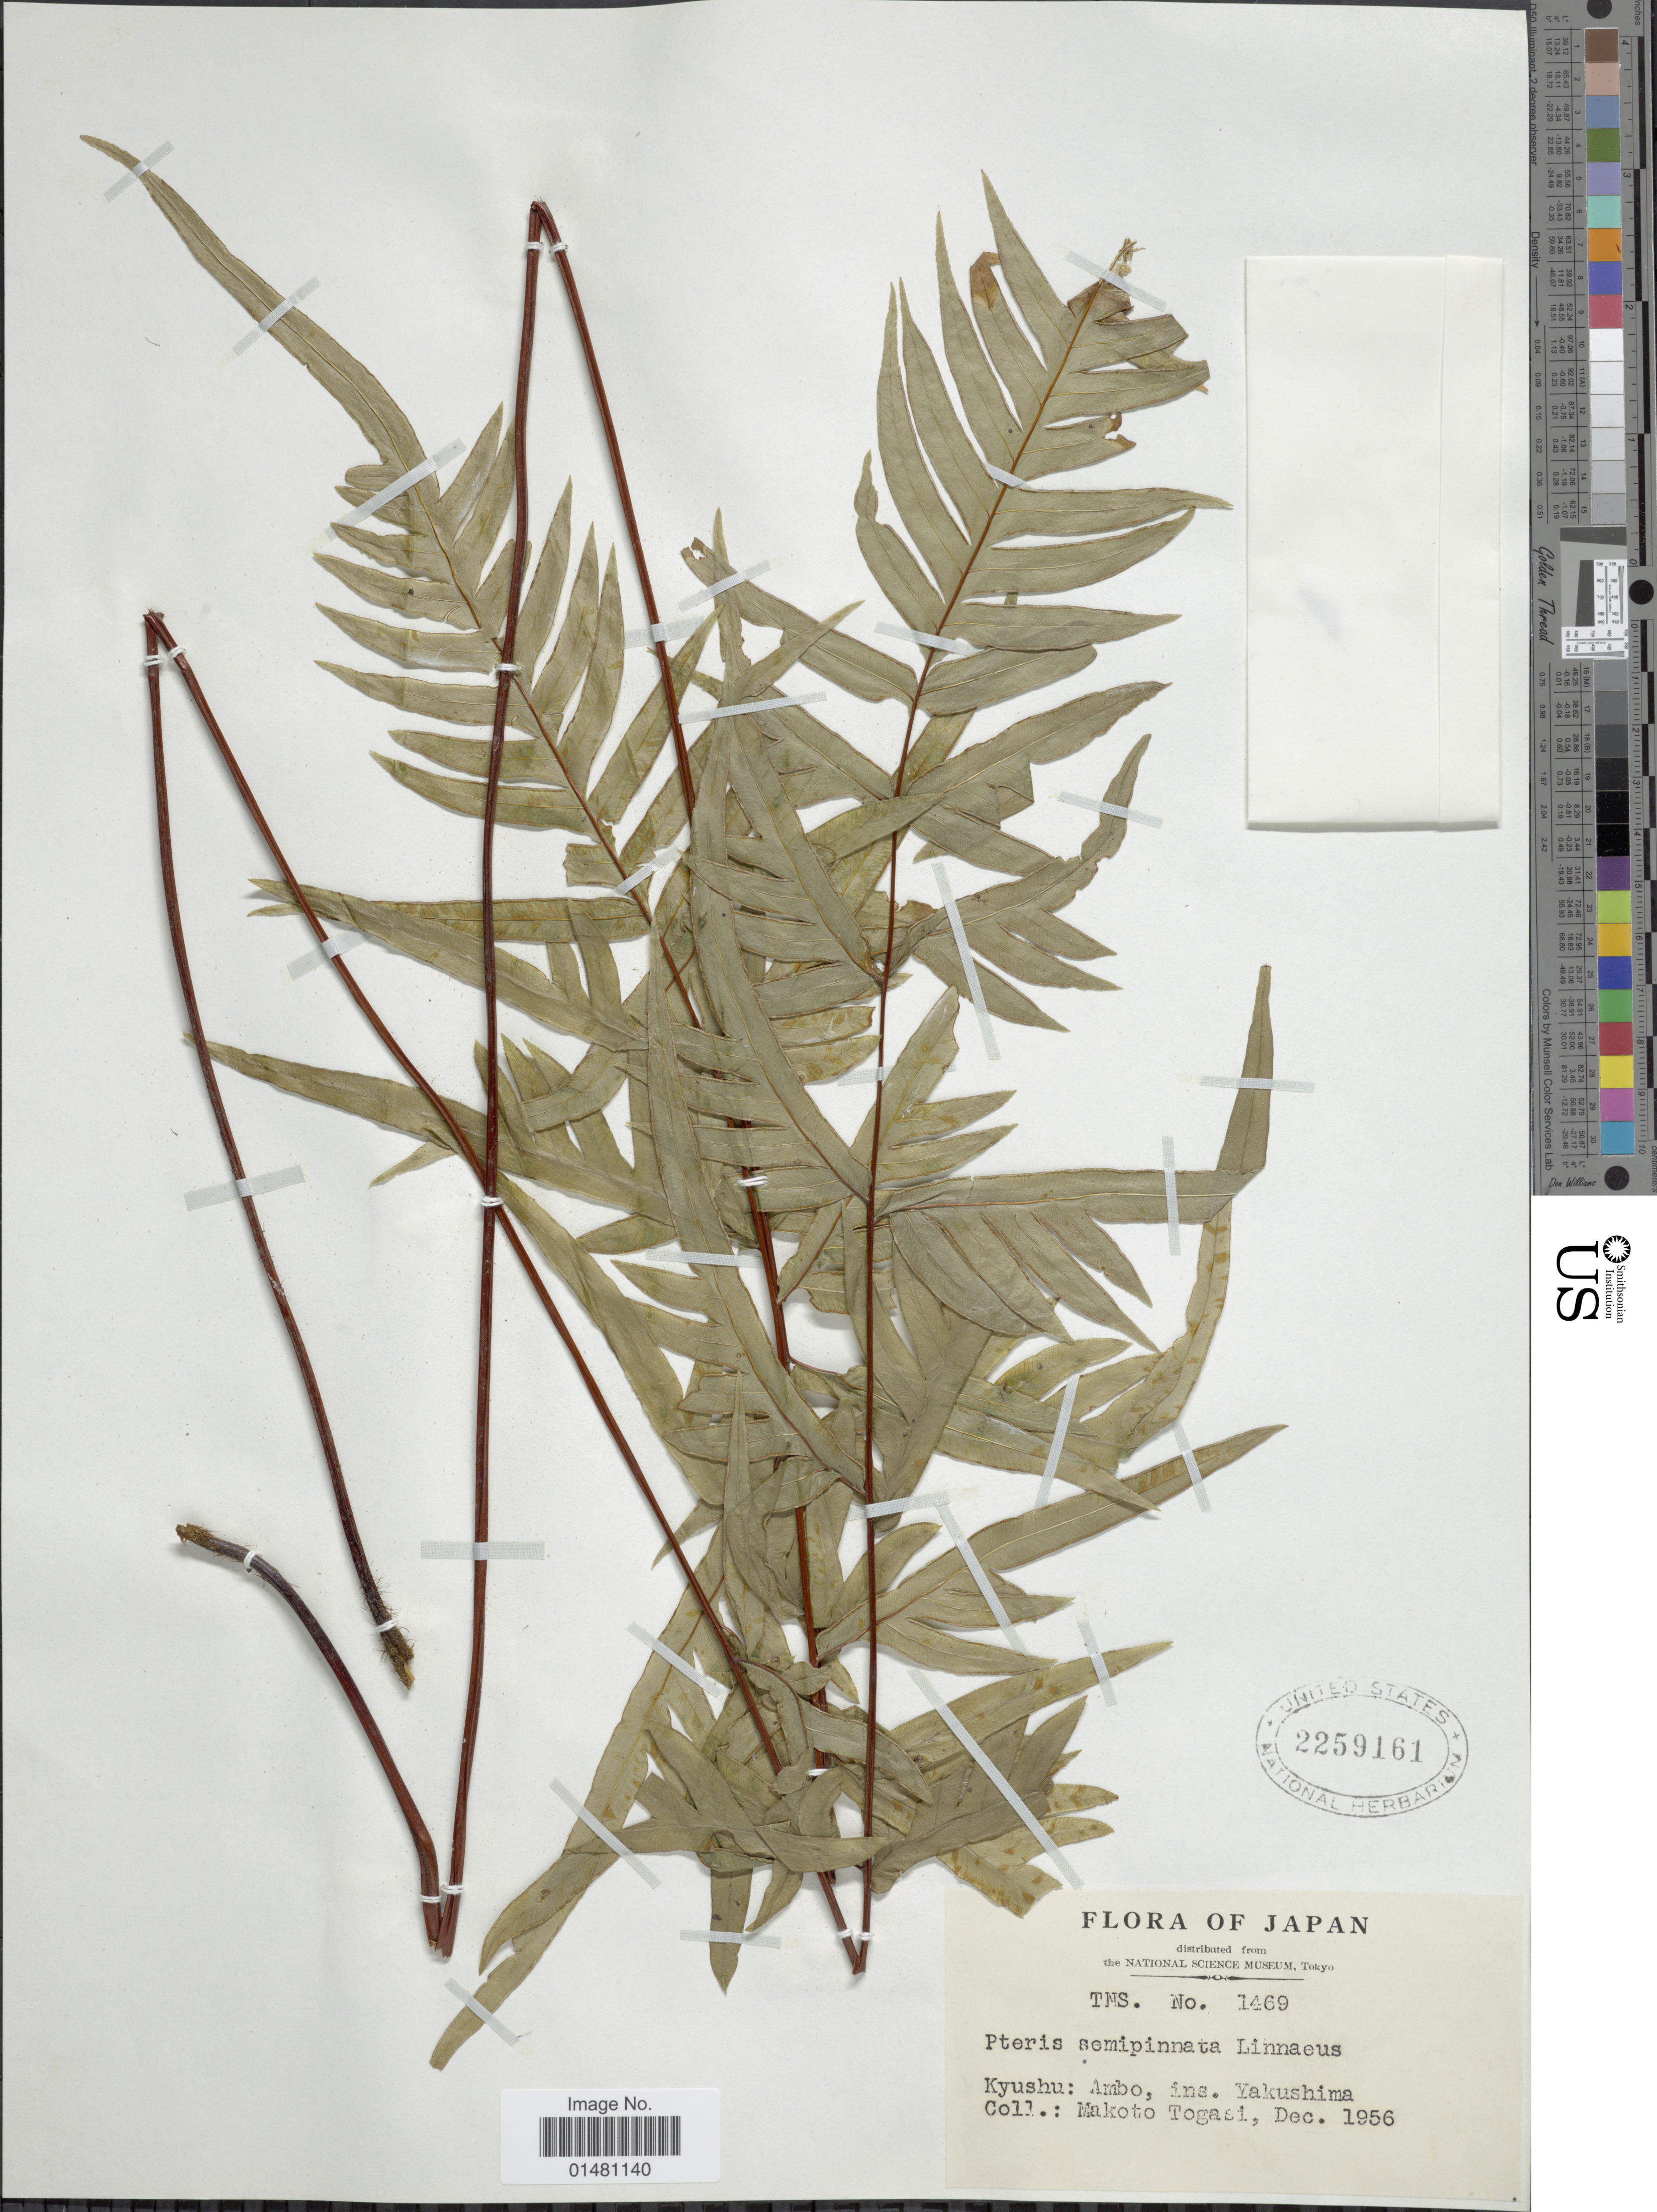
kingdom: Plantae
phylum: Tracheophyta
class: Polypodiopsida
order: Polypodiales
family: Pteridaceae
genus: Pteris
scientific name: Pteris semipinnata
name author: L.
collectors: M. Togasi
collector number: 1469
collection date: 1956-12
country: Japan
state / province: Kagosima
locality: Kyushu: Ambo, ins Yakushima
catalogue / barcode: US 2259161